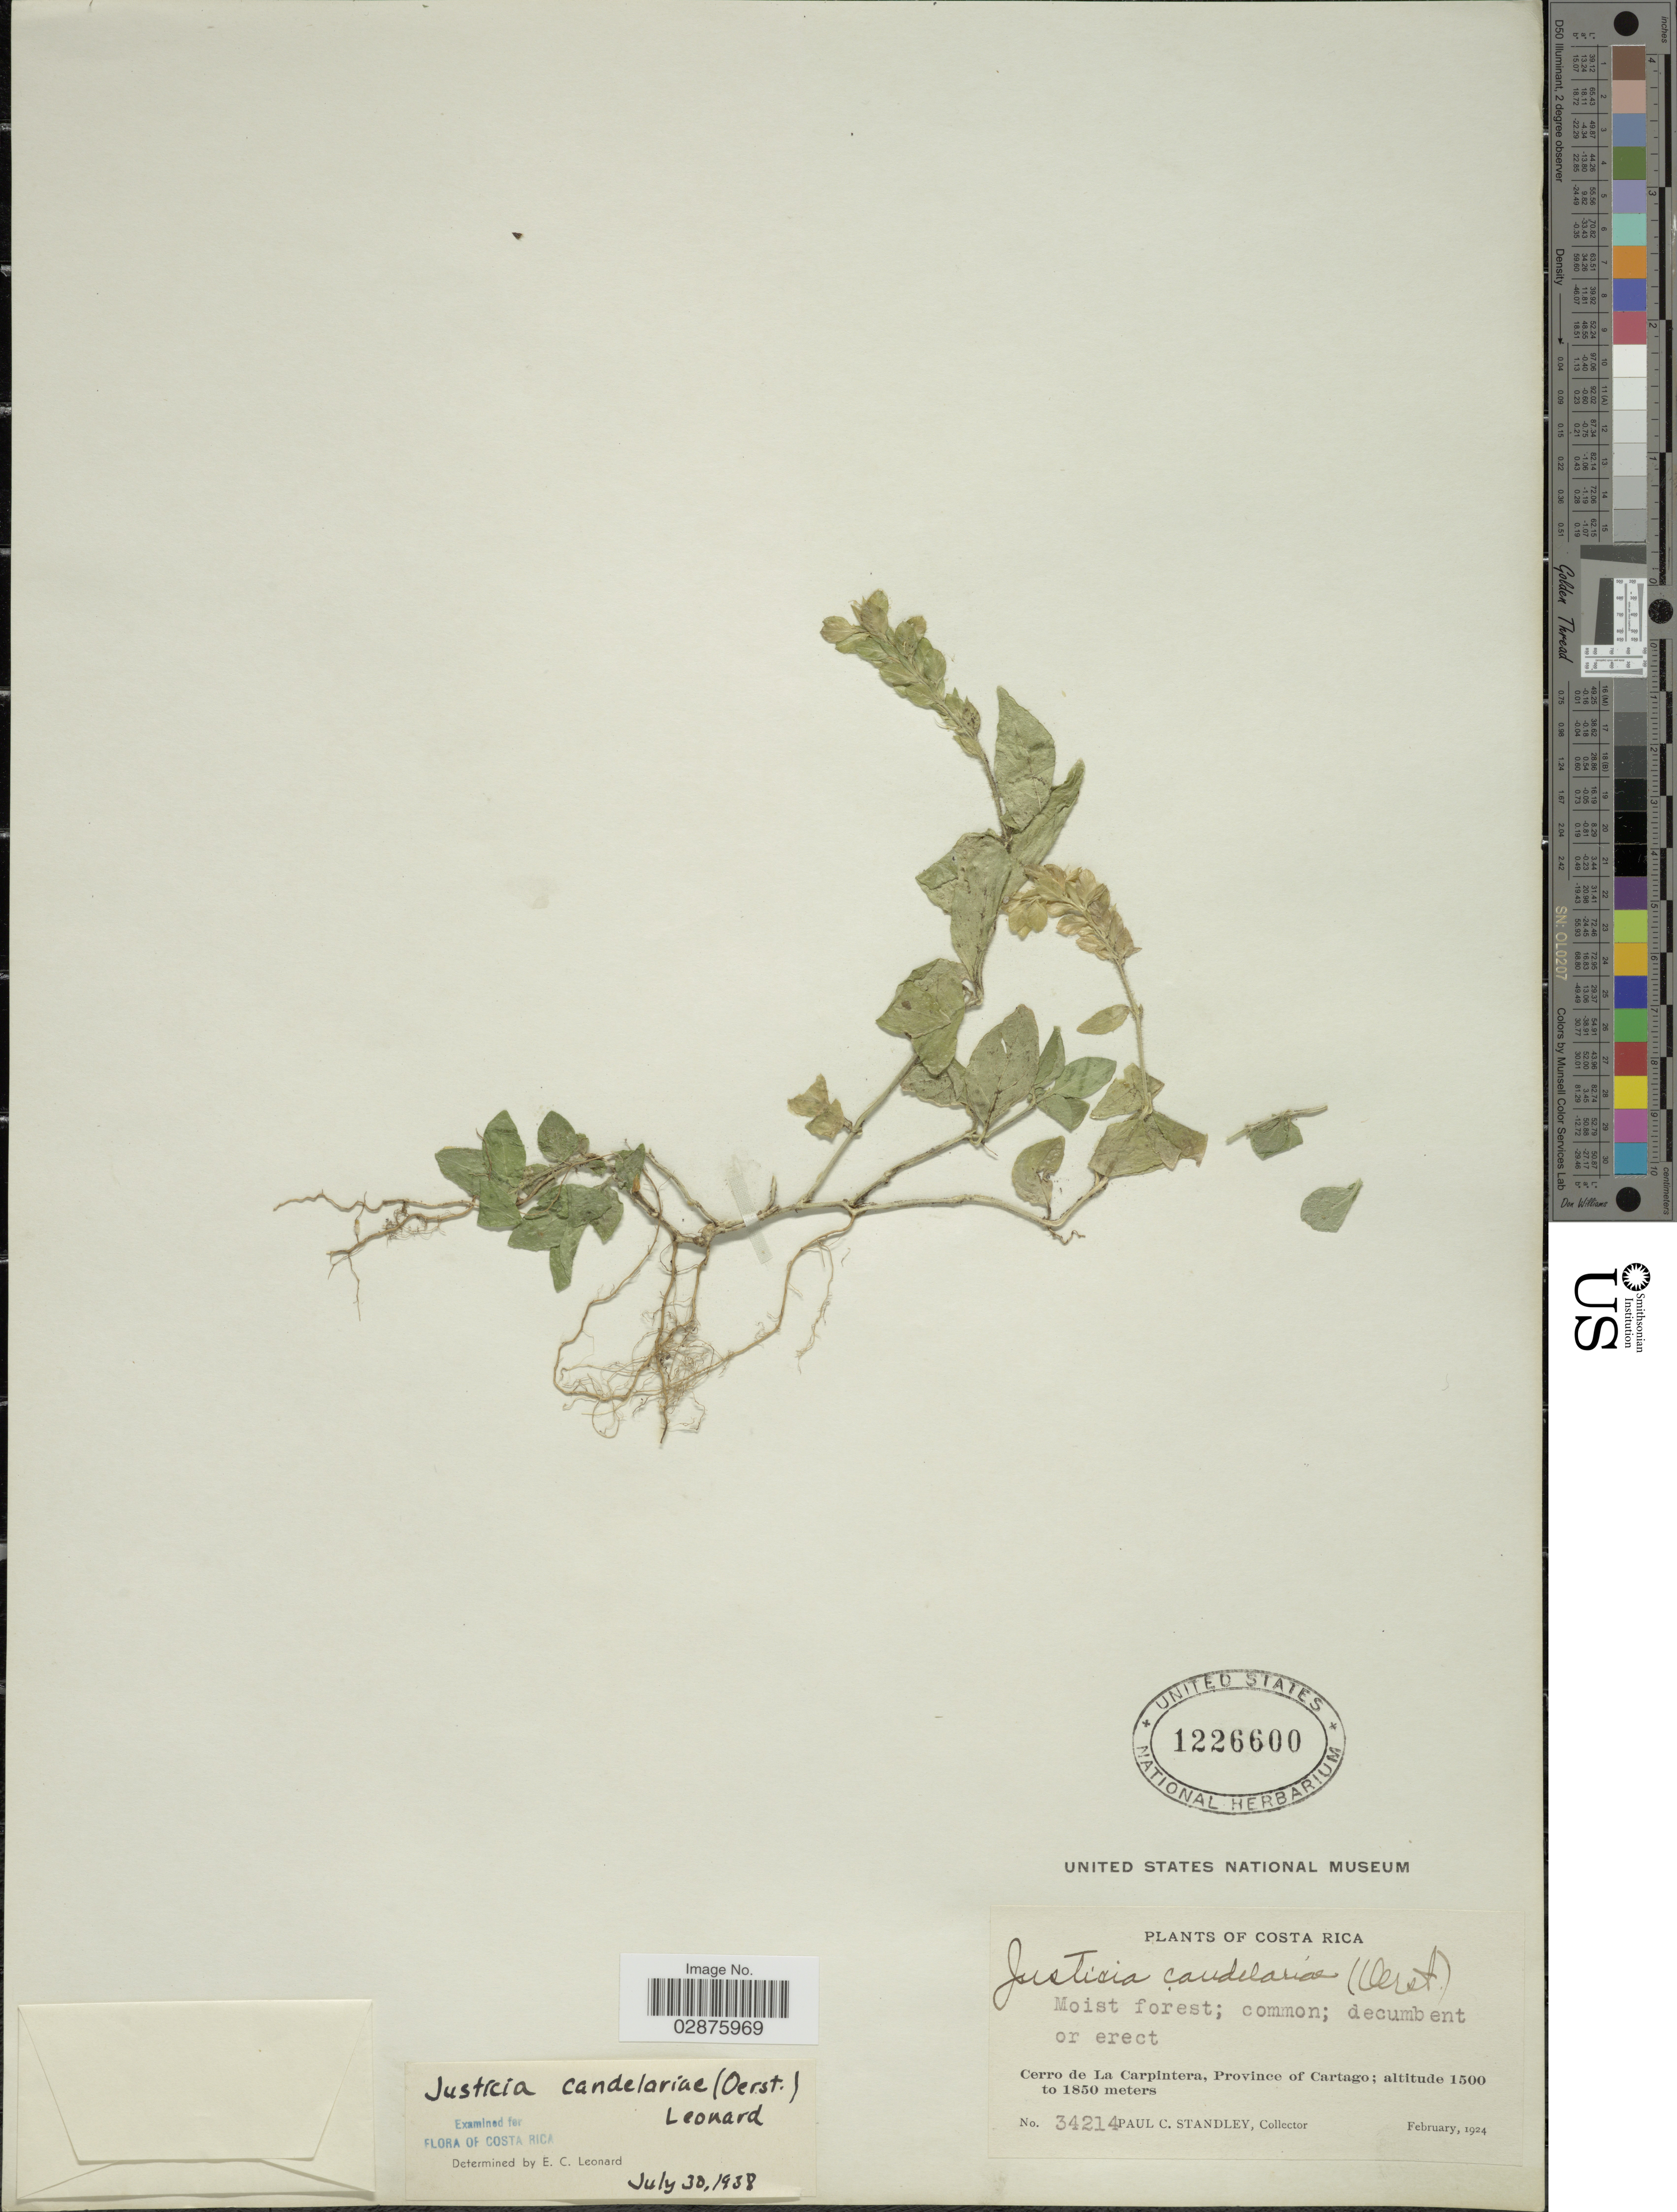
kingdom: Plantae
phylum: Tracheophyta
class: Magnoliopsida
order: Lamiales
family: Acanthaceae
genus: Justicia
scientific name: Justicia candelariae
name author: (Oerst.) Leonard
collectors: P. C. Standley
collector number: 34214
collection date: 1924-02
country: Costa Rica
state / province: Cartago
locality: Cerro de La Carpintera.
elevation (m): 1500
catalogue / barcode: US 1226600